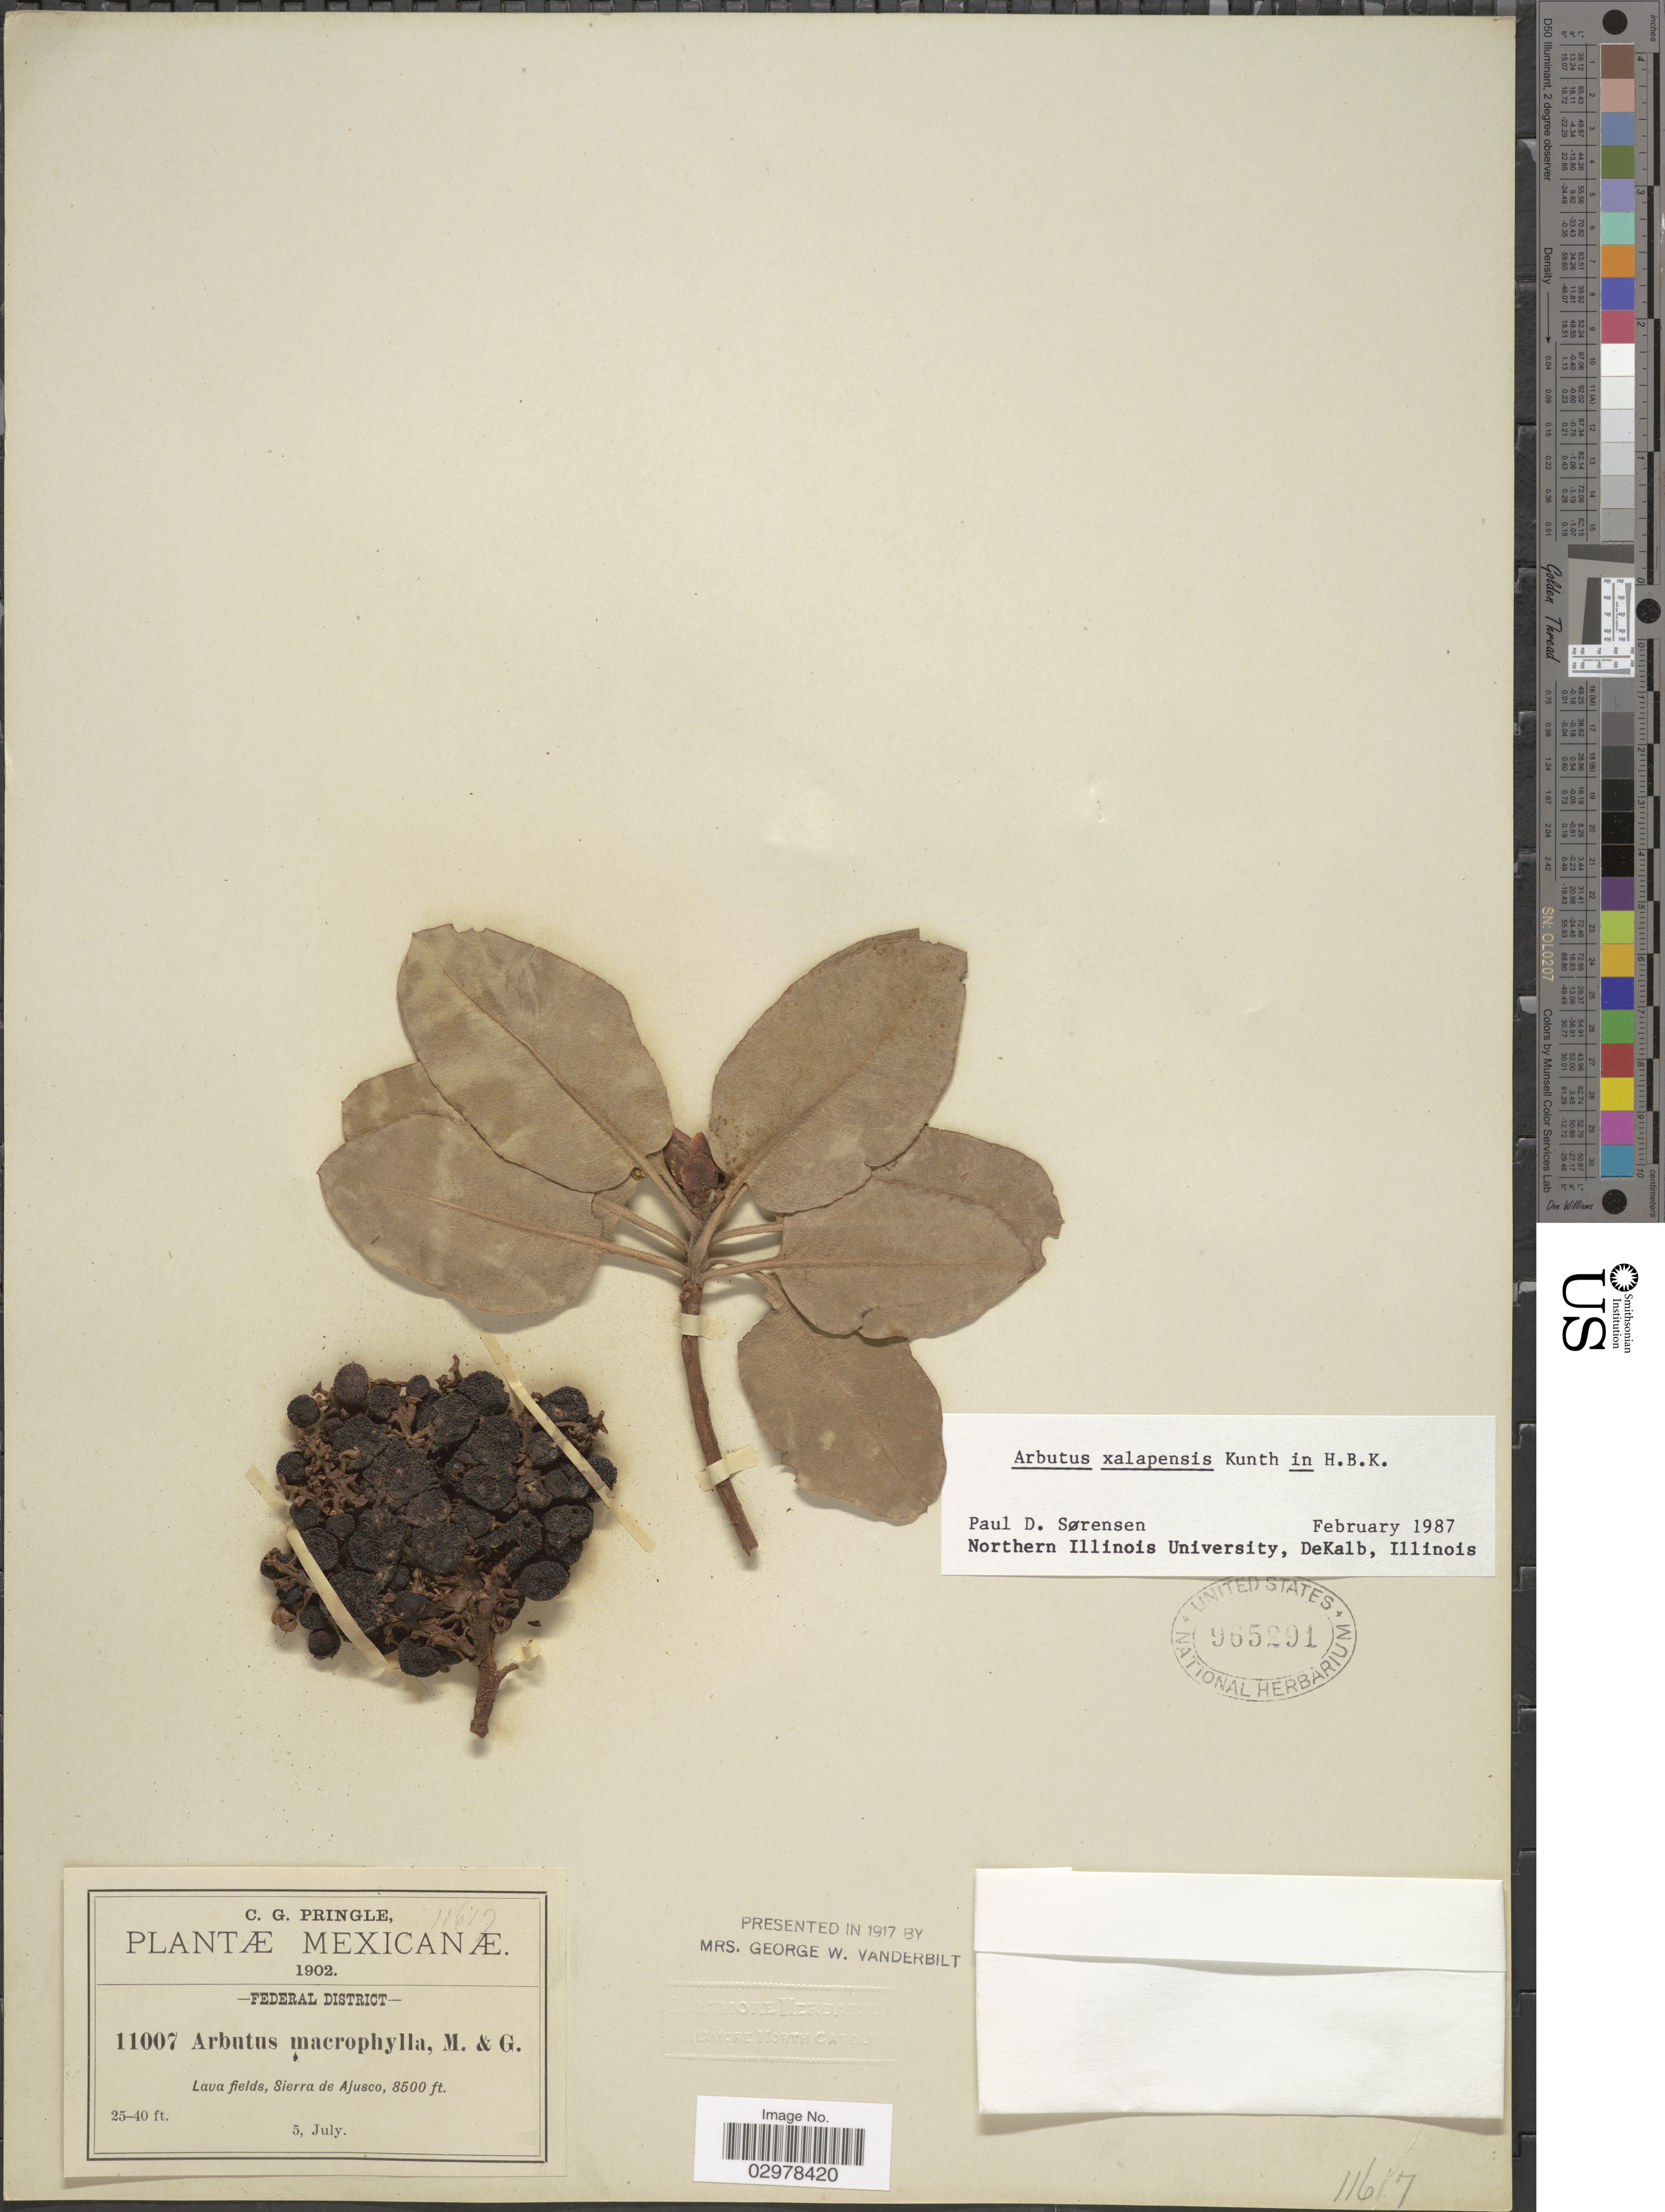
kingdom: Plantae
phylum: Tracheophyta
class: Magnoliopsida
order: Ericales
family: Ericaceae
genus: Arbutus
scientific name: Arbutus xalapensis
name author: Kunth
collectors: C. G. Pringle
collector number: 11007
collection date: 1902-07-05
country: Mexico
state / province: Distrito Federal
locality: Federal District, Lava fields, Sierra de Ajusco.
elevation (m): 2591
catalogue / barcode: US 965291